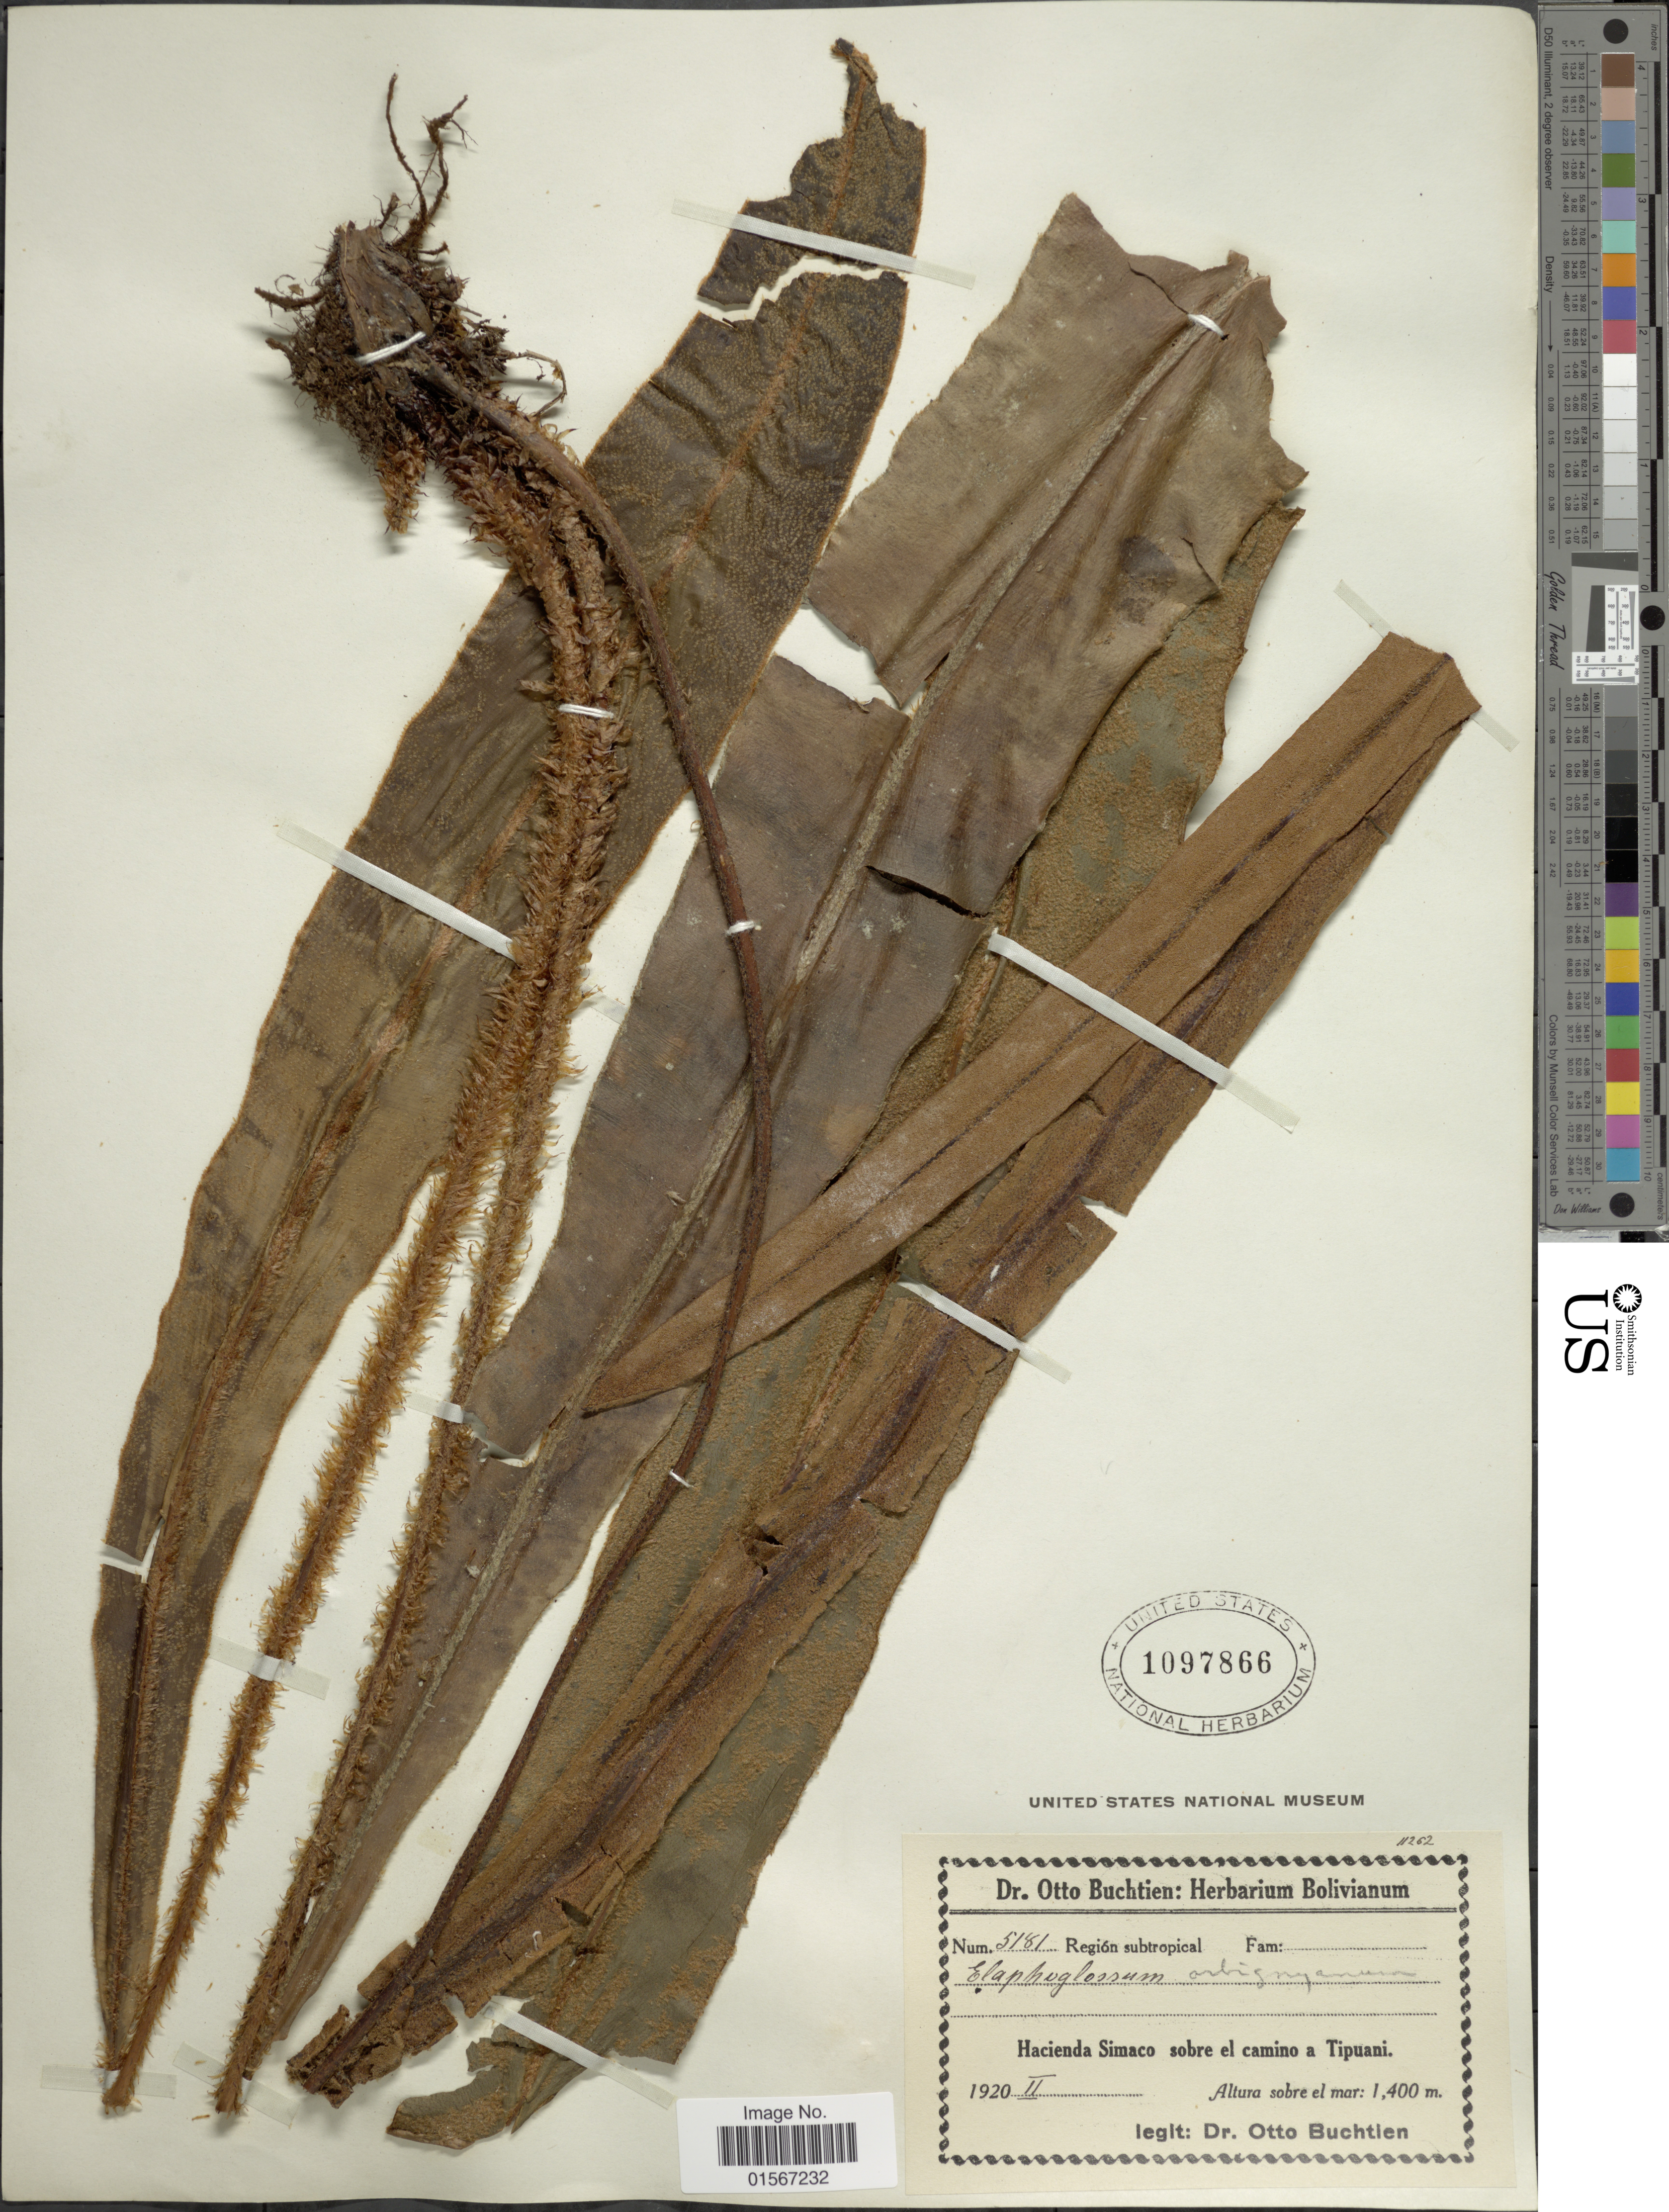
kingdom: Plantae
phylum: Tracheophyta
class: Polypodiopsida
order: Polypodiales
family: Dryopteridaceae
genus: Elaphoglossum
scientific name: Elaphoglossum orbignyanum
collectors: O. Buchtien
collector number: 5181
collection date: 1920-02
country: Bolivia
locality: Hacienda Simaco sobre el camino a Tipuani.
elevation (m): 1400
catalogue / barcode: US 1097866